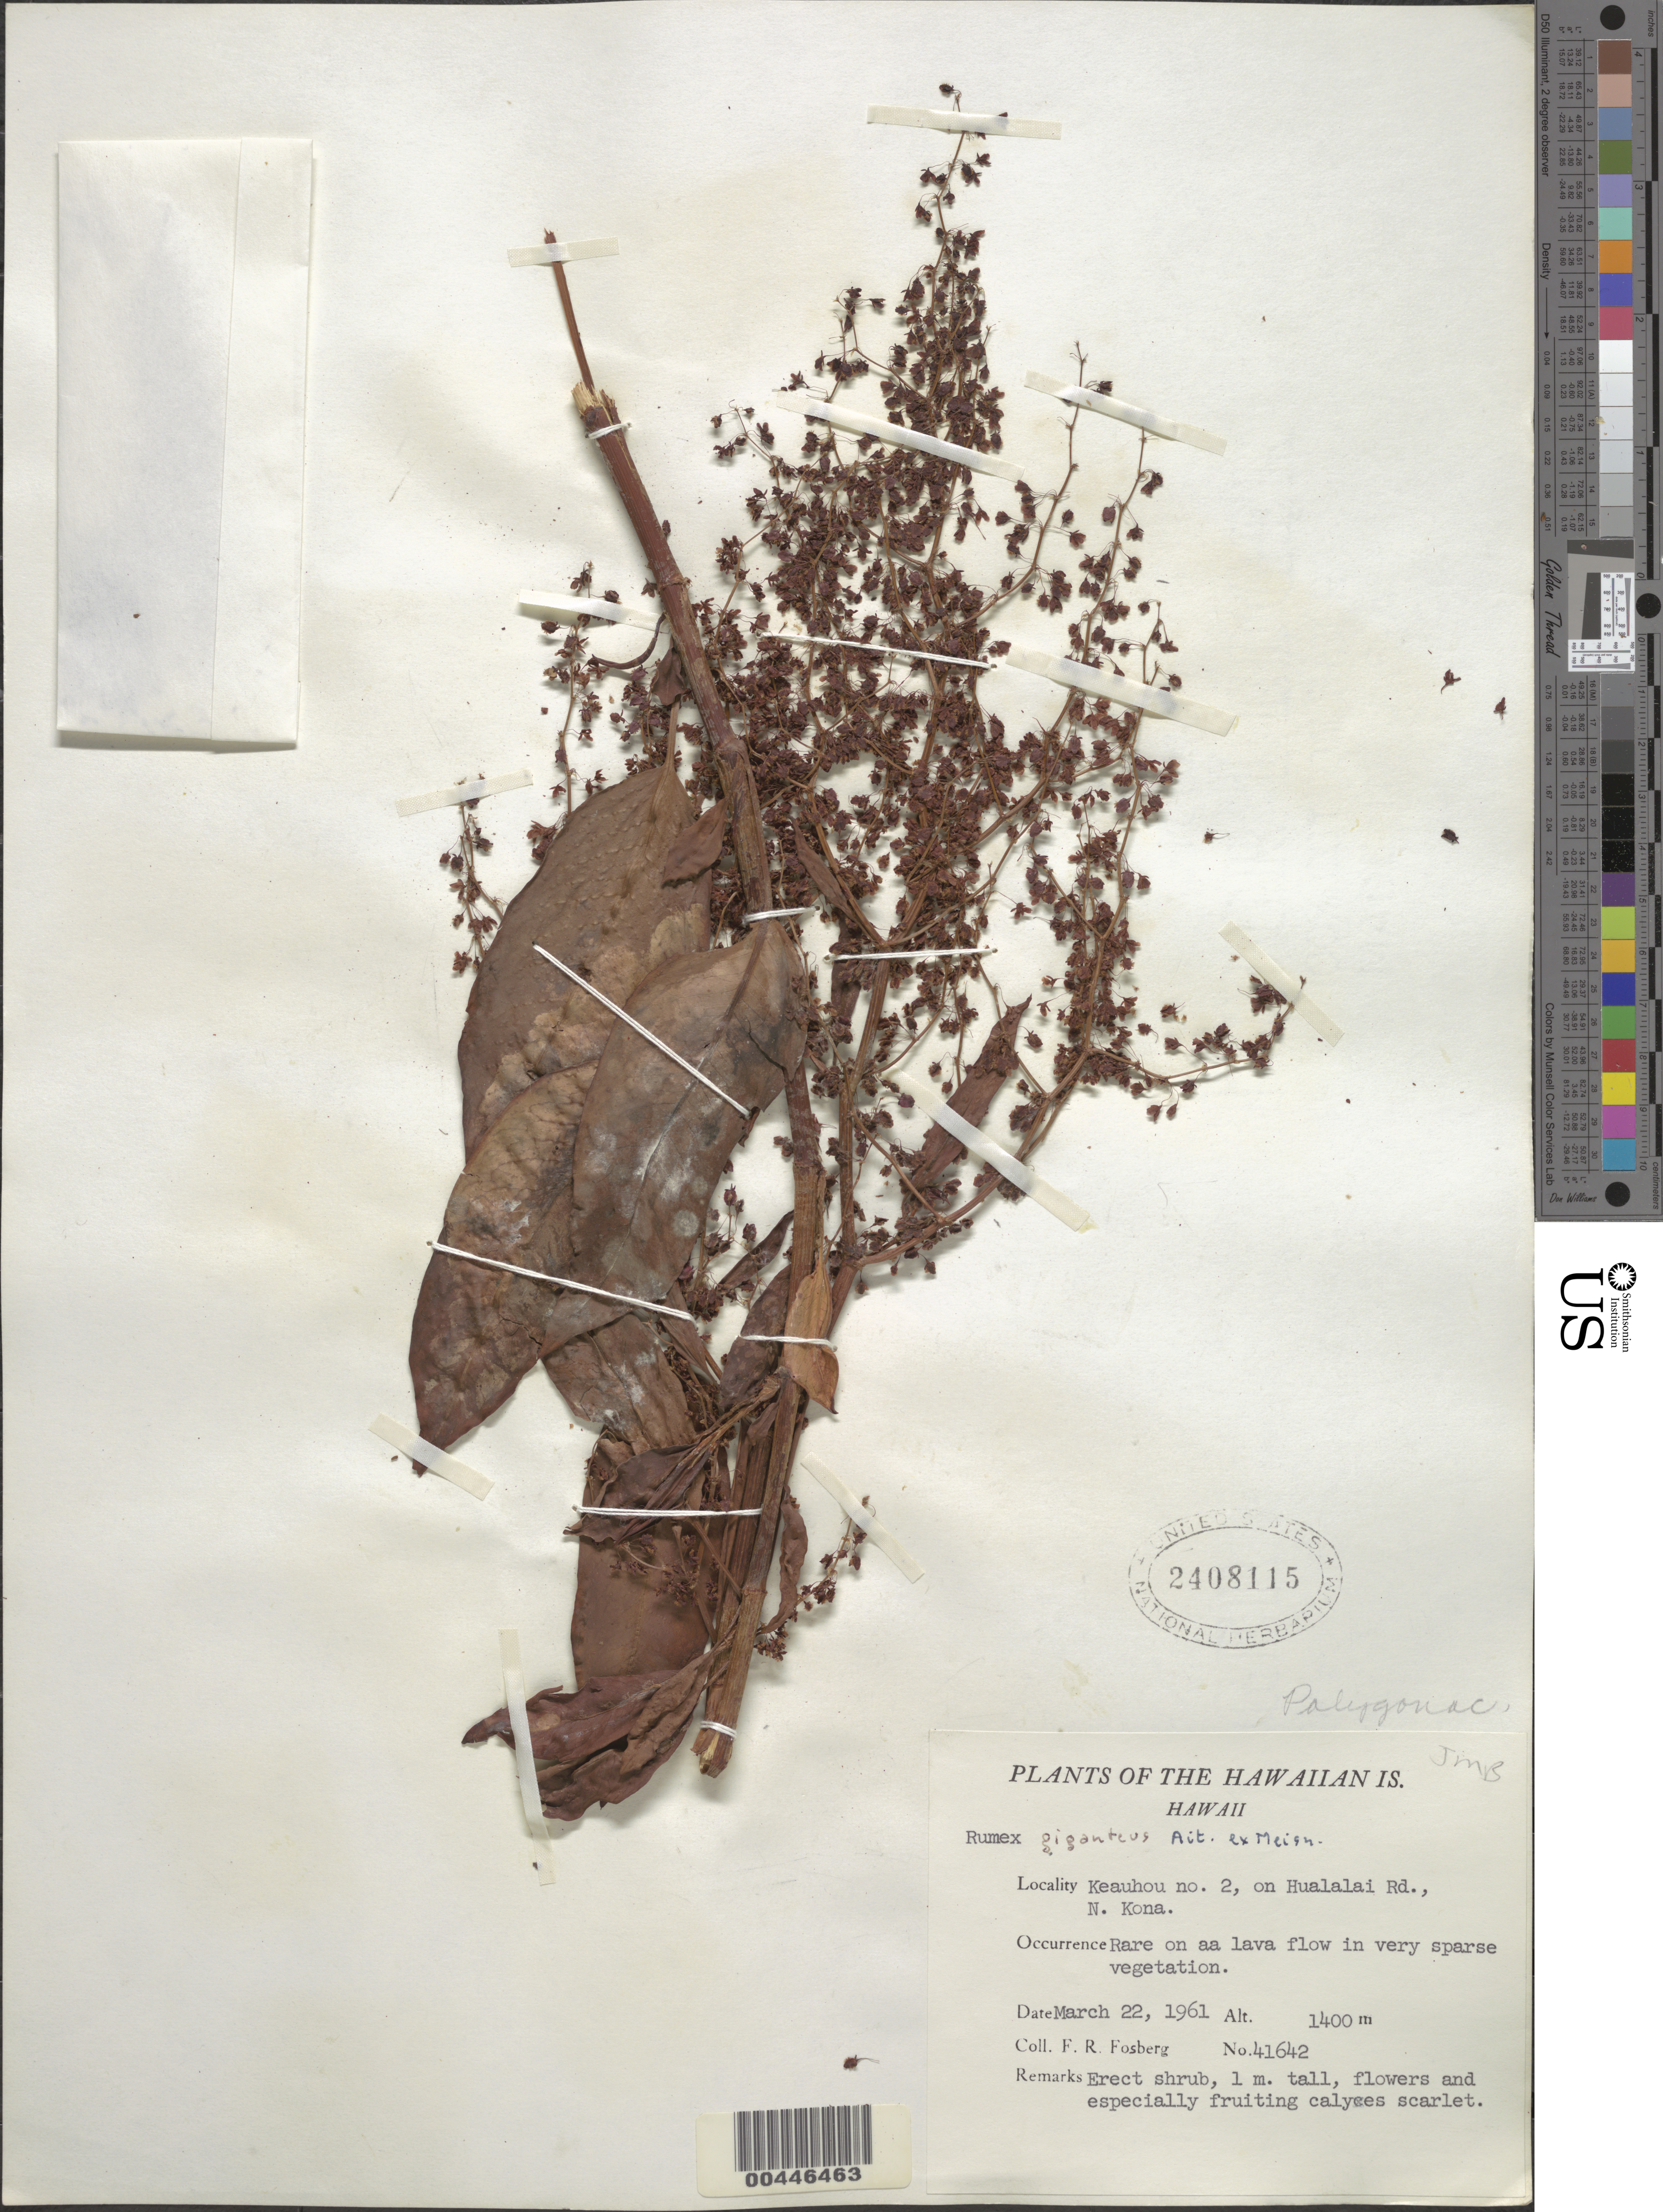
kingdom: Plantae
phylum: Tracheophyta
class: Magnoliopsida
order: Caryophyllales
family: Polygonaceae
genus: Rumex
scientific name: Rumex giganteus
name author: W.T. Aiton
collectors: F. R. Fosberg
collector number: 41642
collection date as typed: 22 Mar 1961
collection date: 1961-03-22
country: United States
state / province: Hawaii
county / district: Hawaii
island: Hawaii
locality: Keauhou no 2, on Hualalai Rd, N Kona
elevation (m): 1400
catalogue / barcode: US 2408115